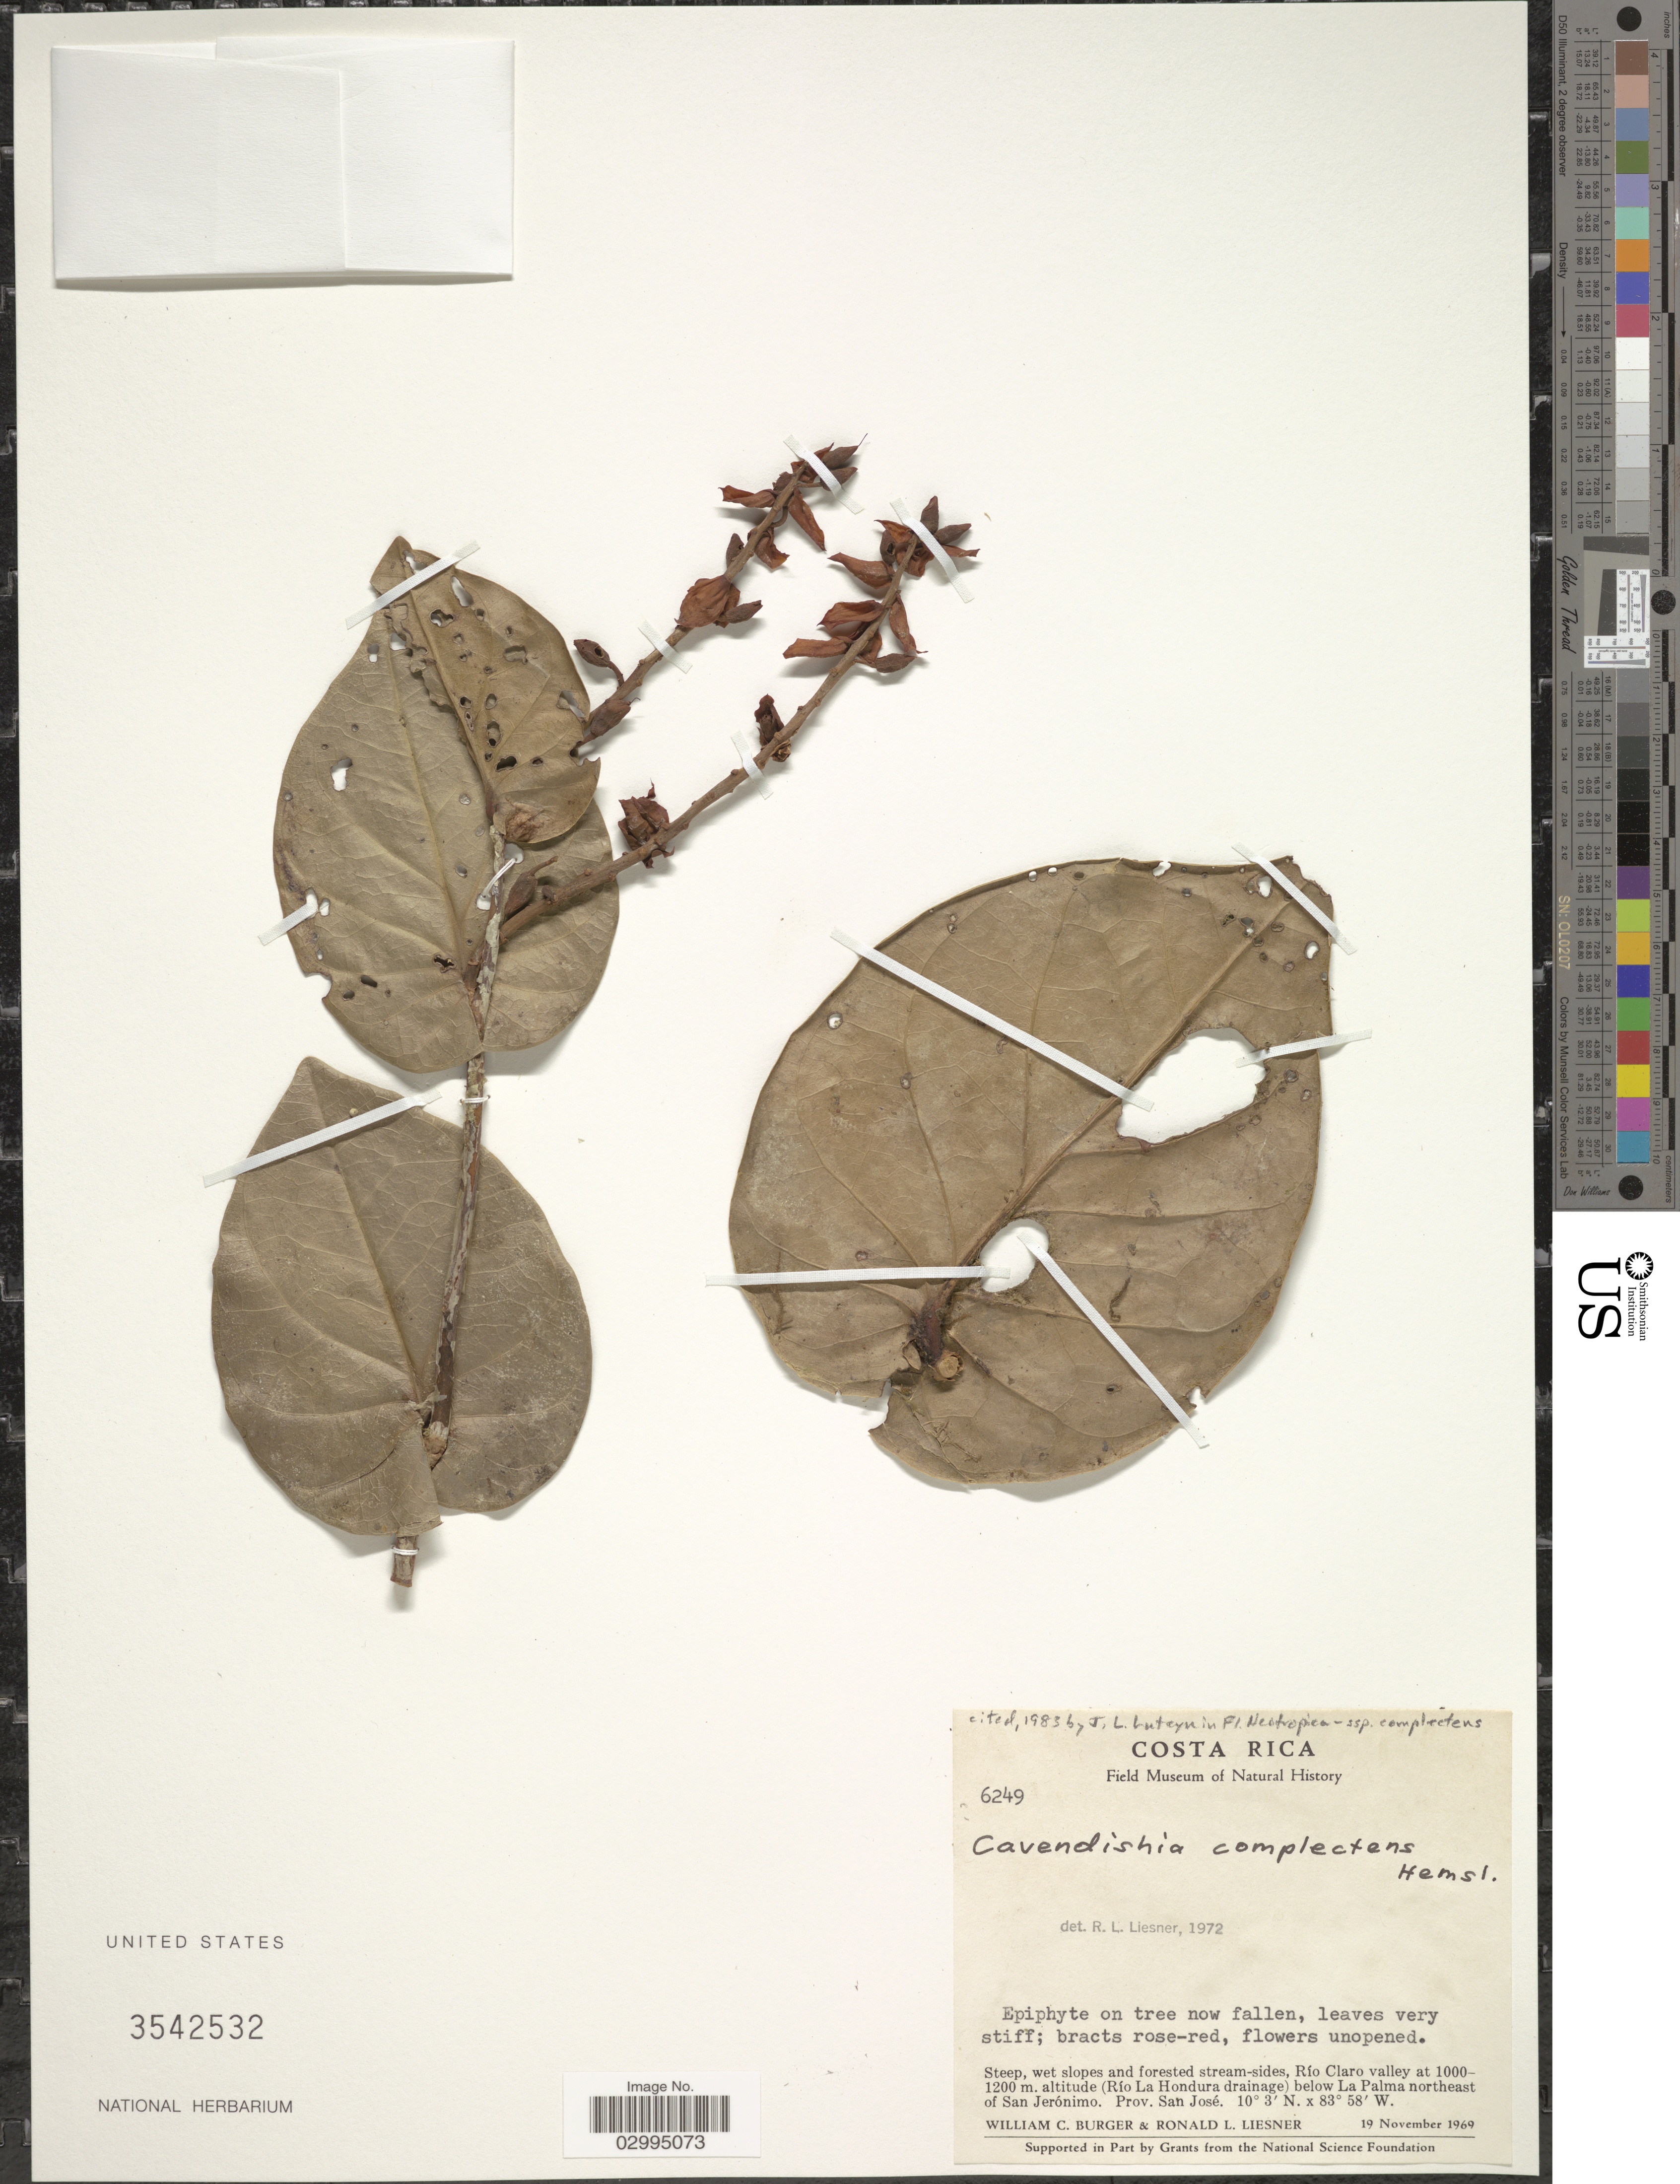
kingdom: Plantae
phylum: Tracheophyta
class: Magnoliopsida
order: Ericales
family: Ericaceae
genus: Cavendishia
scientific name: Cavendishia complectens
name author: Hemsl.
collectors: W. Burger & R. L. Liesner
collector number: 6249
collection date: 1969-11-19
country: Costa Rica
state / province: San José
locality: Steep, wet slopes and forested stream-sides, Río Claro valley. (Río La Hondura drainage) below La Palma northeast of San Jerónimo. Prov. San José.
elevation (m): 1000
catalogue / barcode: US 3542532